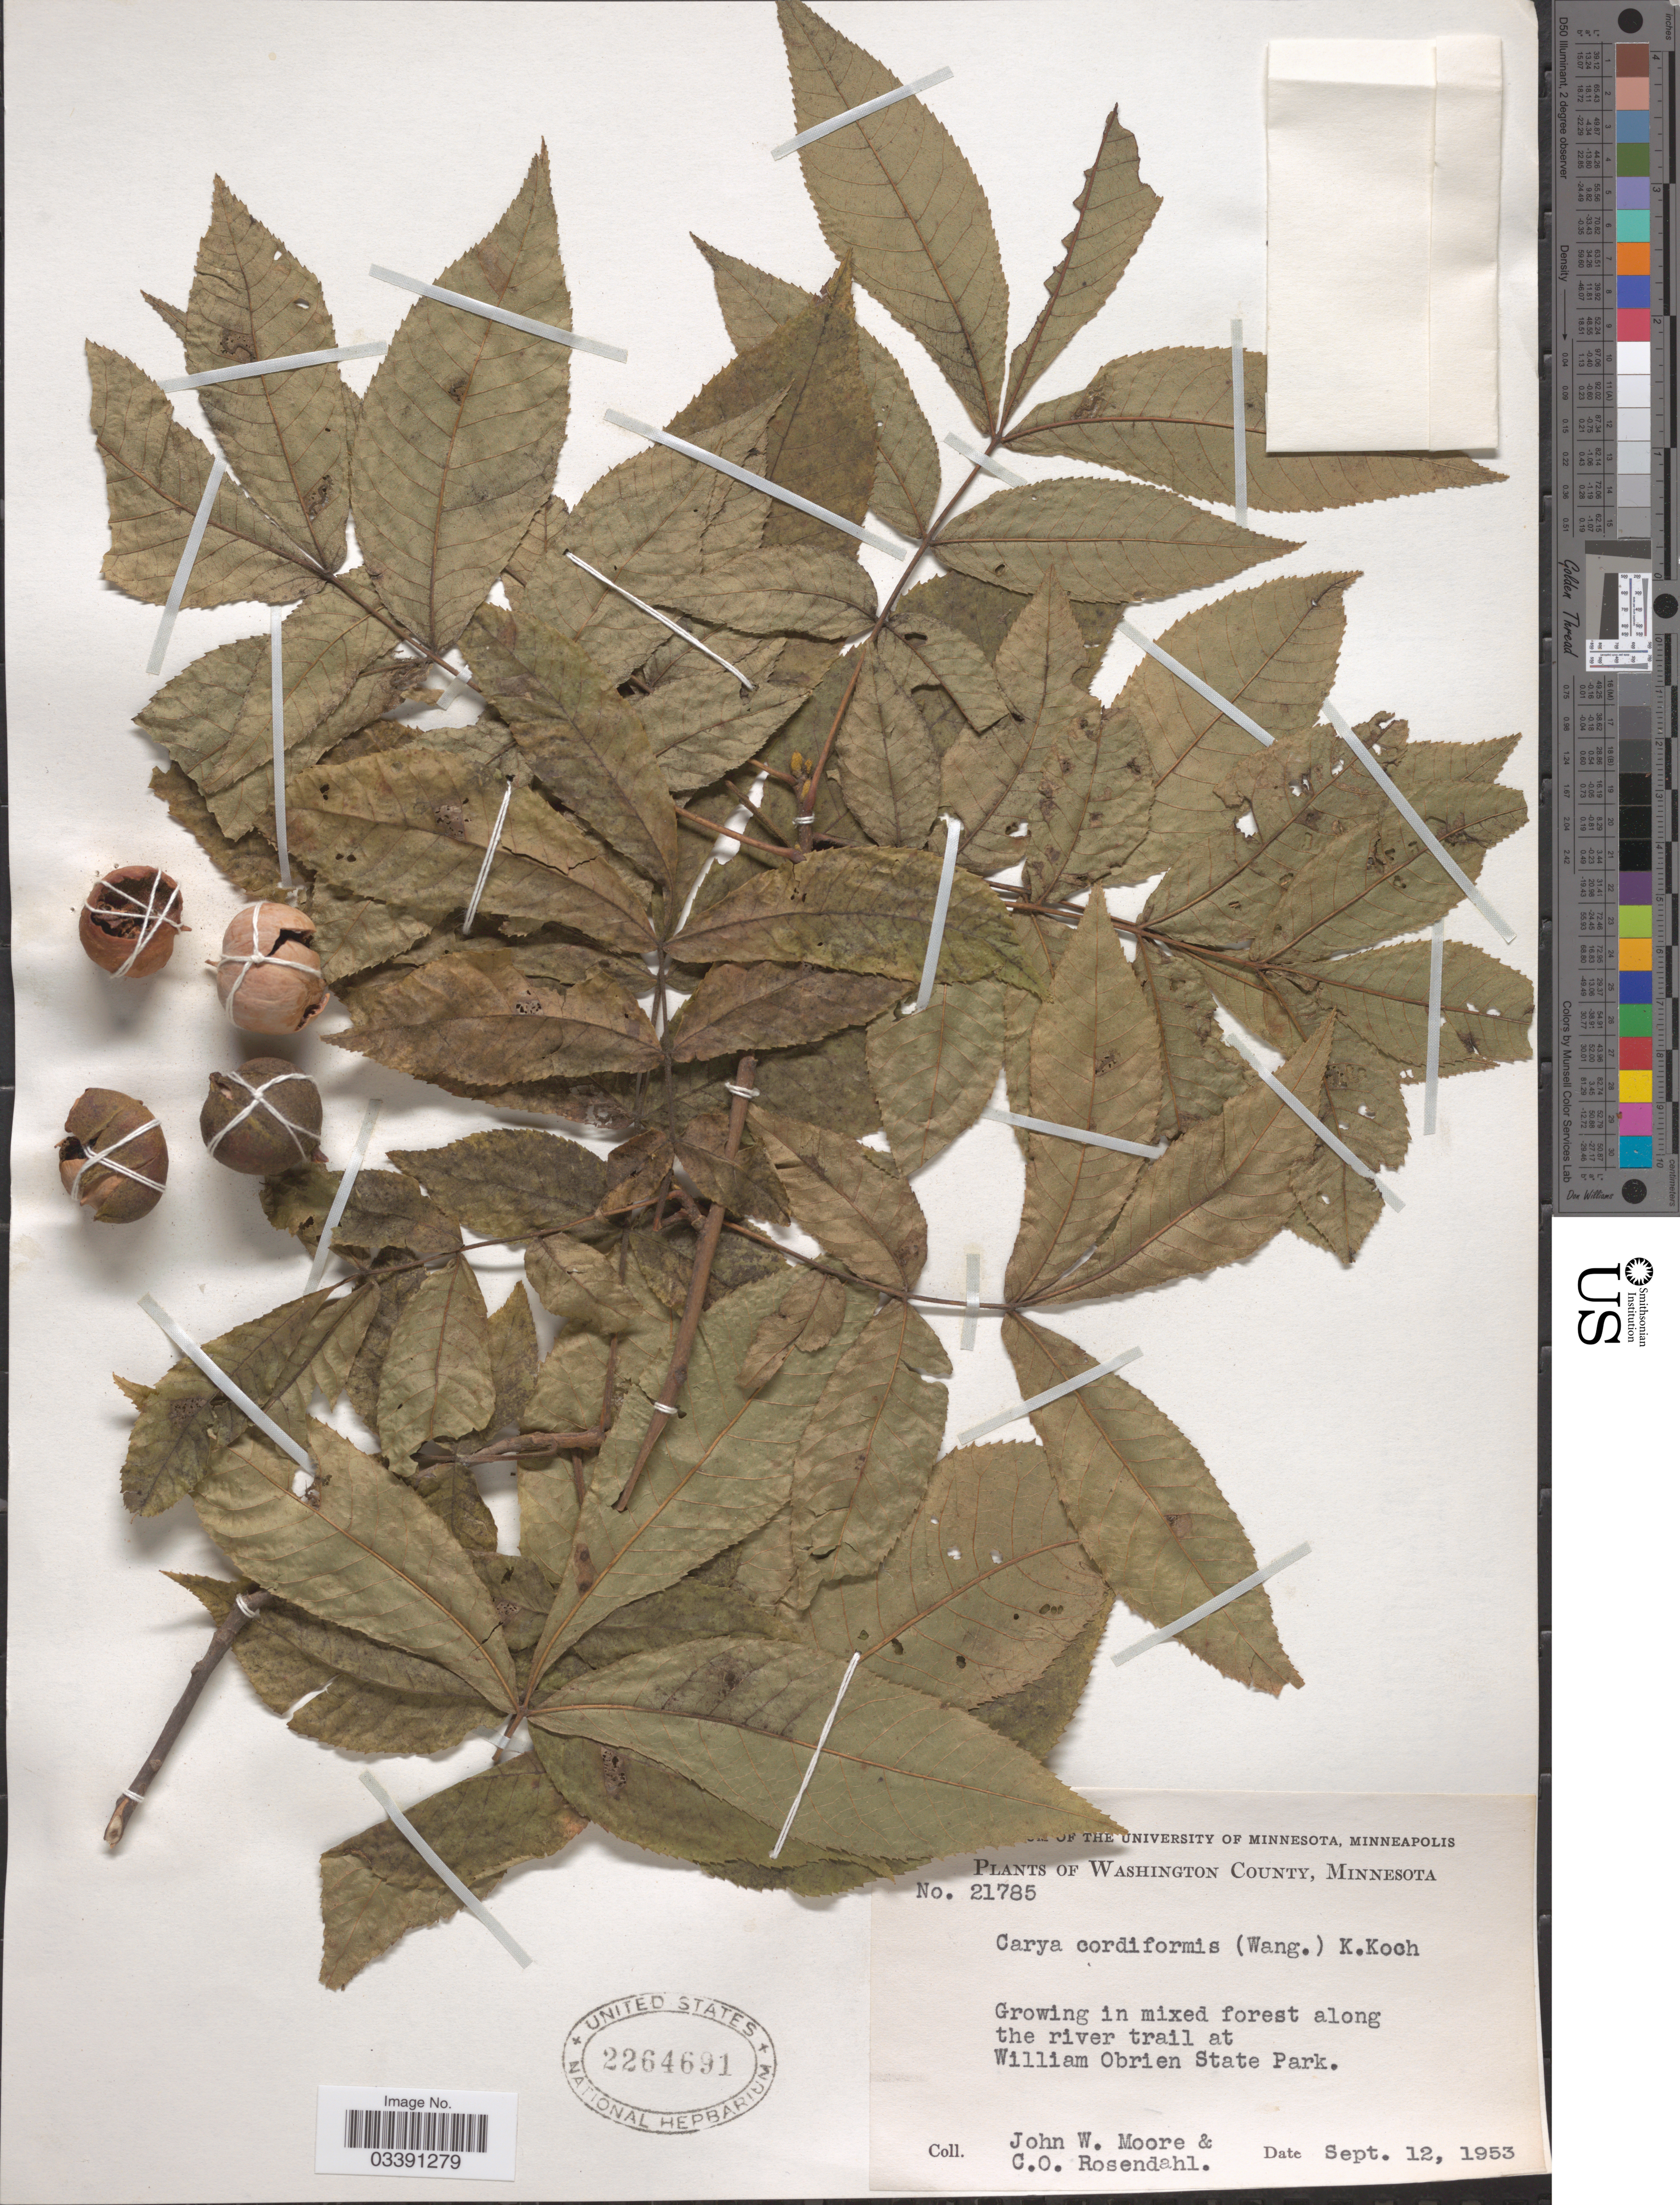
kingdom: Plantae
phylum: Tracheophyta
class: Magnoliopsida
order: Fagales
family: Juglandaceae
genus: Carya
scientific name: Carya cordiformis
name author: (Wangenh.) K. Koch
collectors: J. Moore & C. O. Rosendahl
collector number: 21785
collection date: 1953-09-12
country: United States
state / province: Minnesota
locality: Washington County. Growing in mixed forest along the river trail at William Obrien State Park.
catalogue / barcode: US 2264691